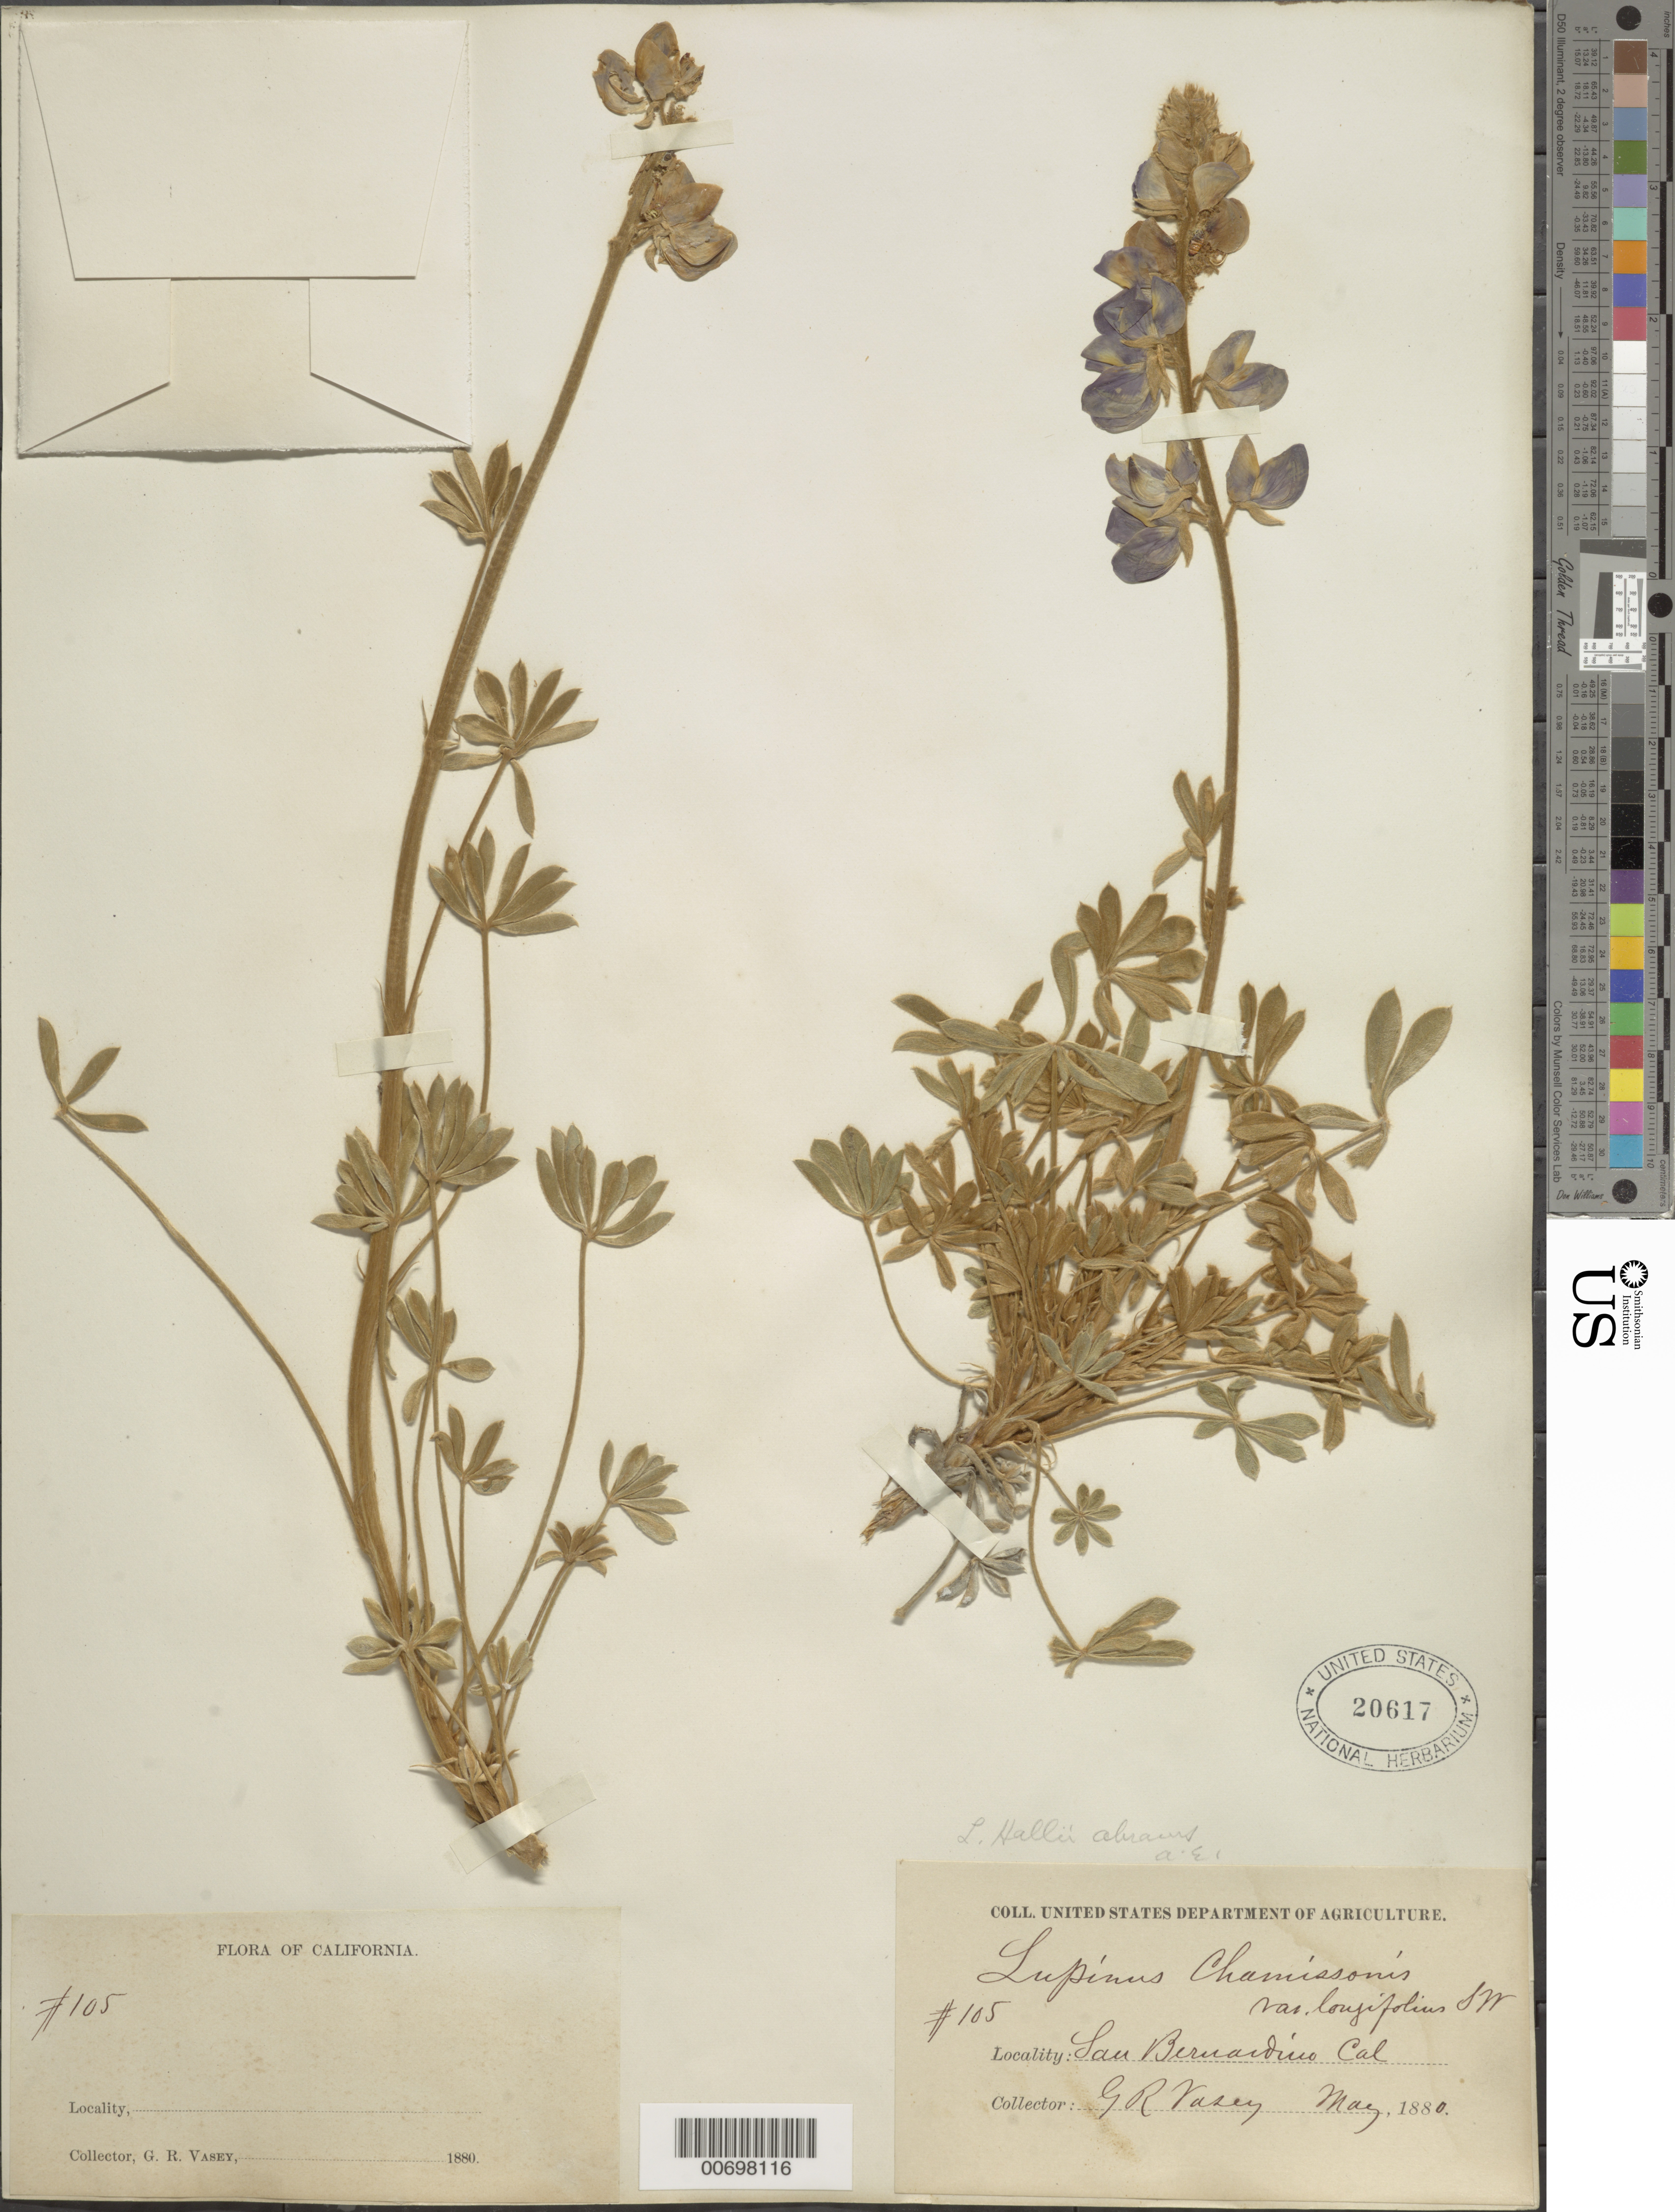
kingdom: Plantae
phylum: Tracheophyta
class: Magnoliopsida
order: Fabales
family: Fabaceae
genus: Lupinus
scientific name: Lupinus excubitus var. hallii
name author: (Abrams) C.P. Sm.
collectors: G. R. Vasey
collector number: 105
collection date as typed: May 1880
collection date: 1880-05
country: United States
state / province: California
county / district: San Bernardino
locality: San Bernardino.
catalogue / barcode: US 20617